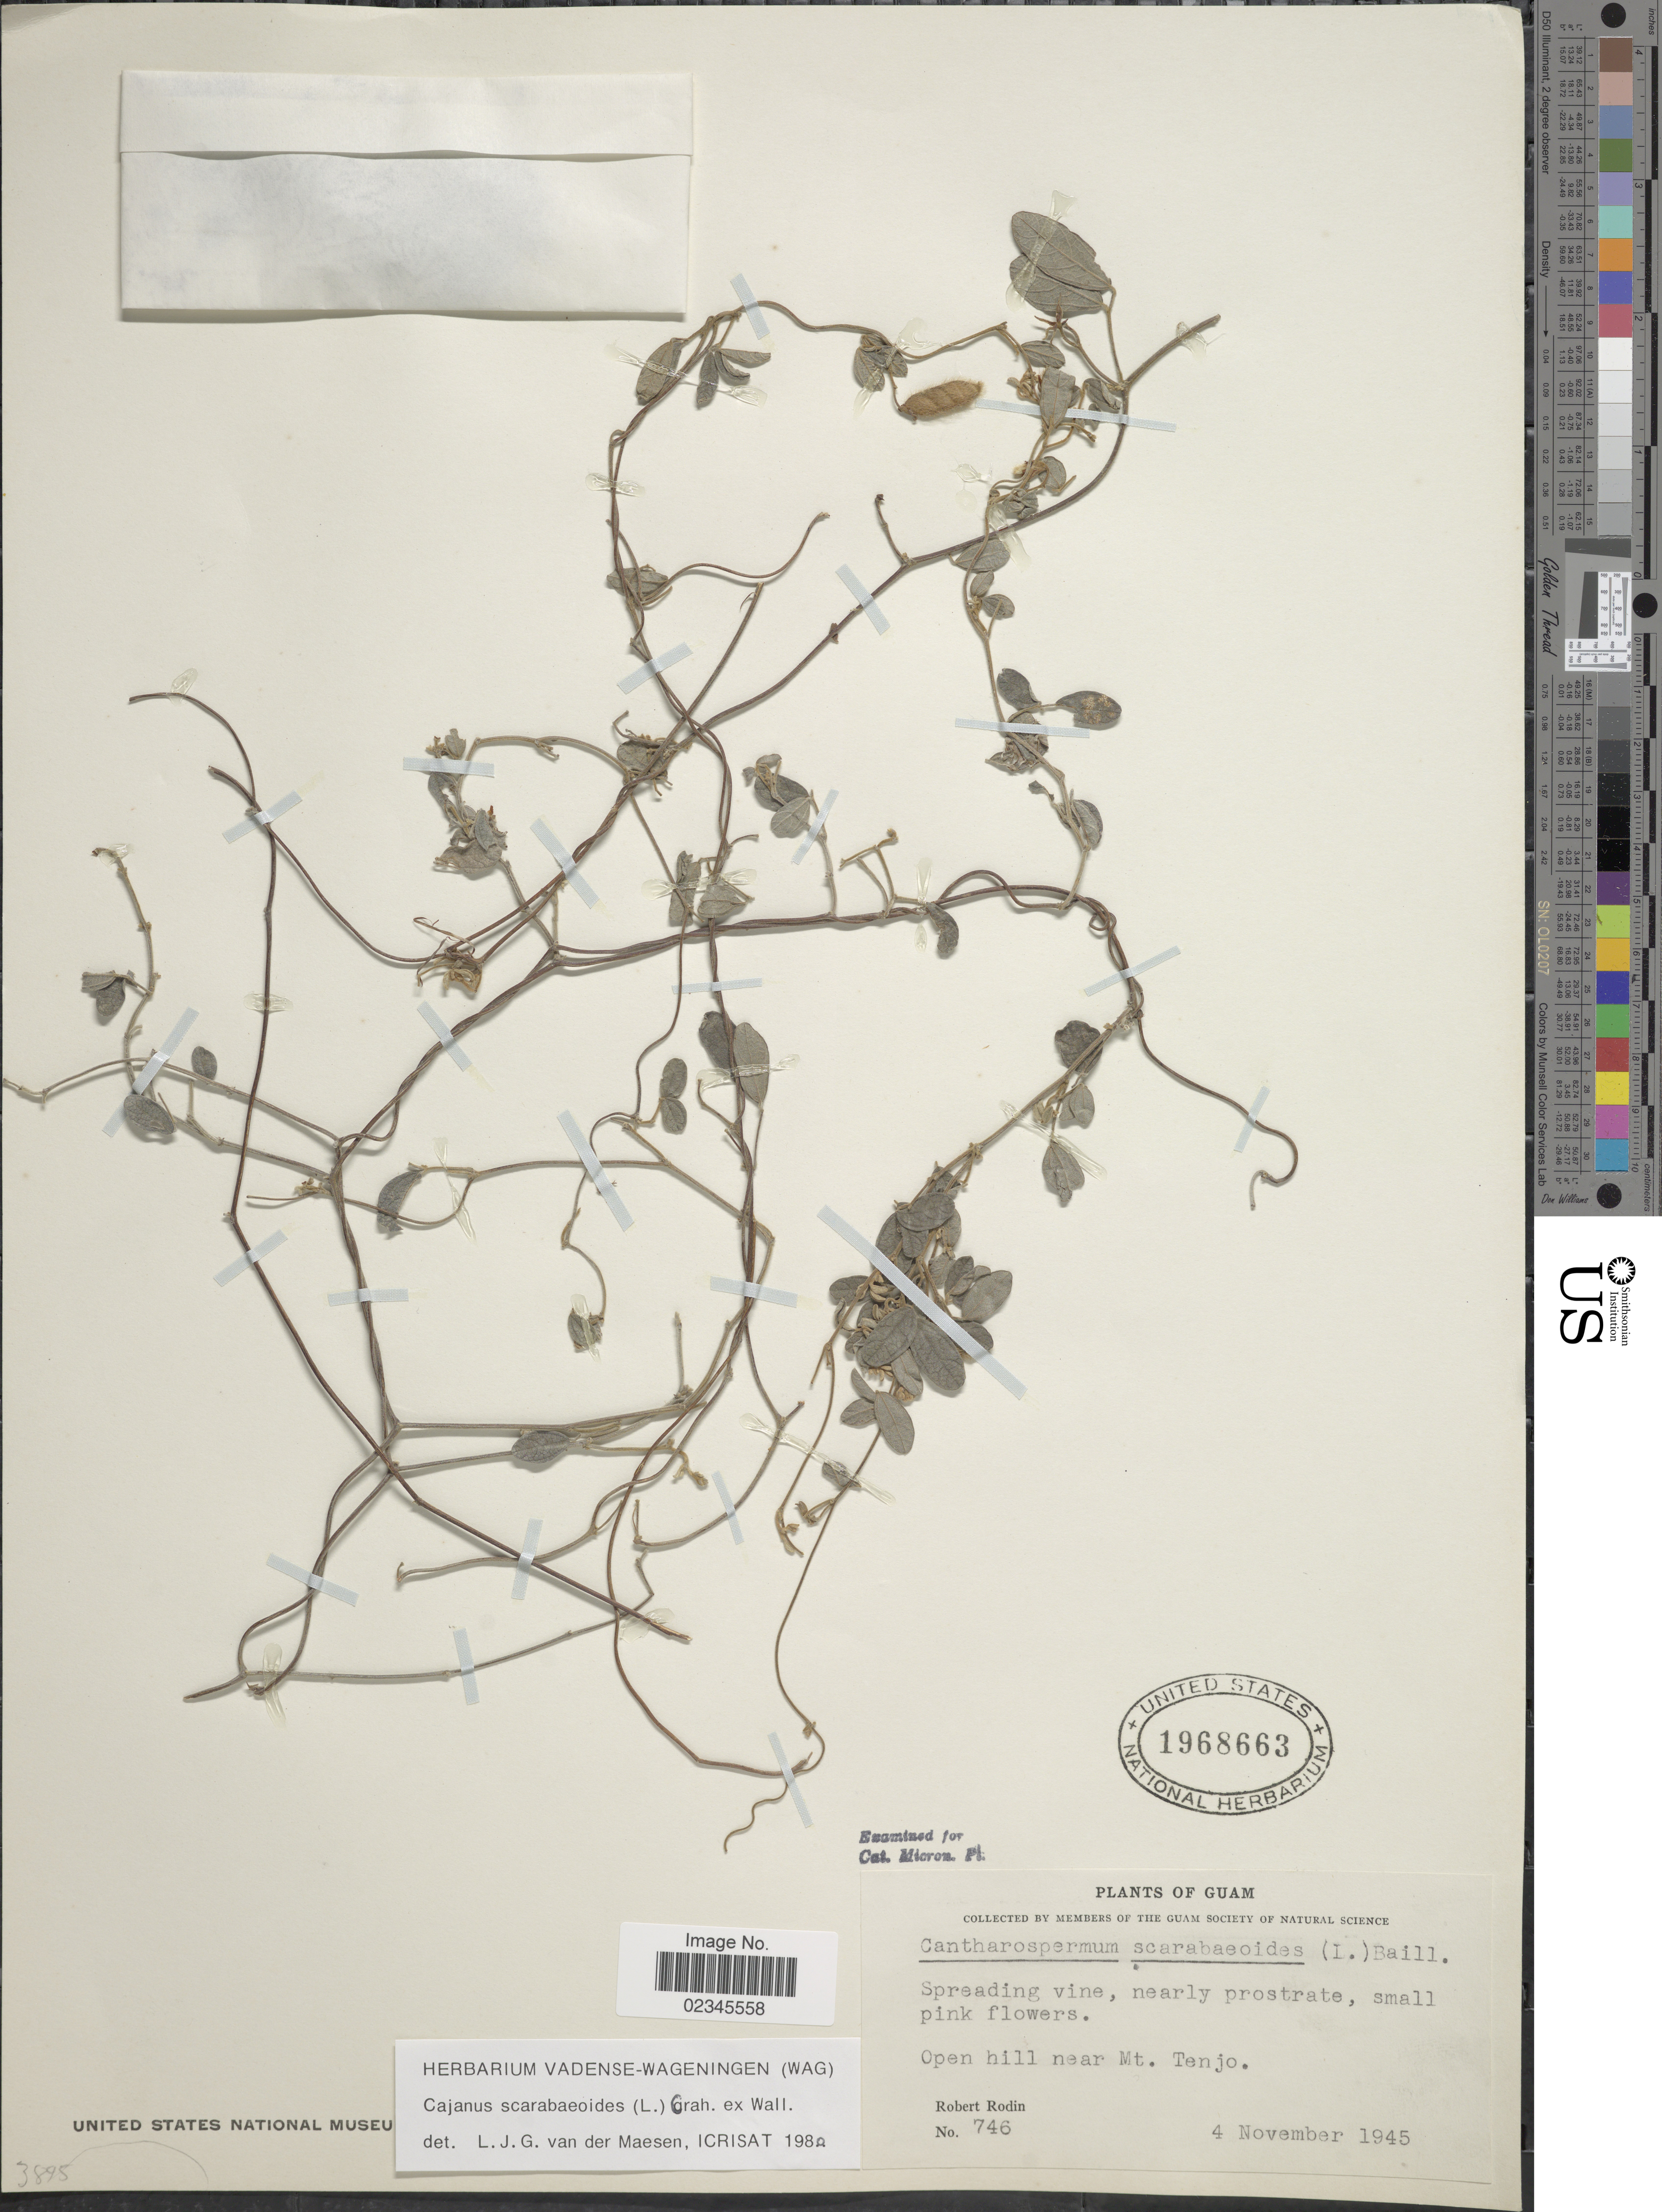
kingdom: Plantae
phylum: Tracheophyta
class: Magnoliopsida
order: Fabales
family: Fabaceae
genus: Cajanus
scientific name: Cajanus scarabaeoides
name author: (L.) Thou. ex Graham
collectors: R. Rodin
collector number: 746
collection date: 1945-11-04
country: Guam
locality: Near Mt. Tenjo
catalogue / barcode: US 1968663